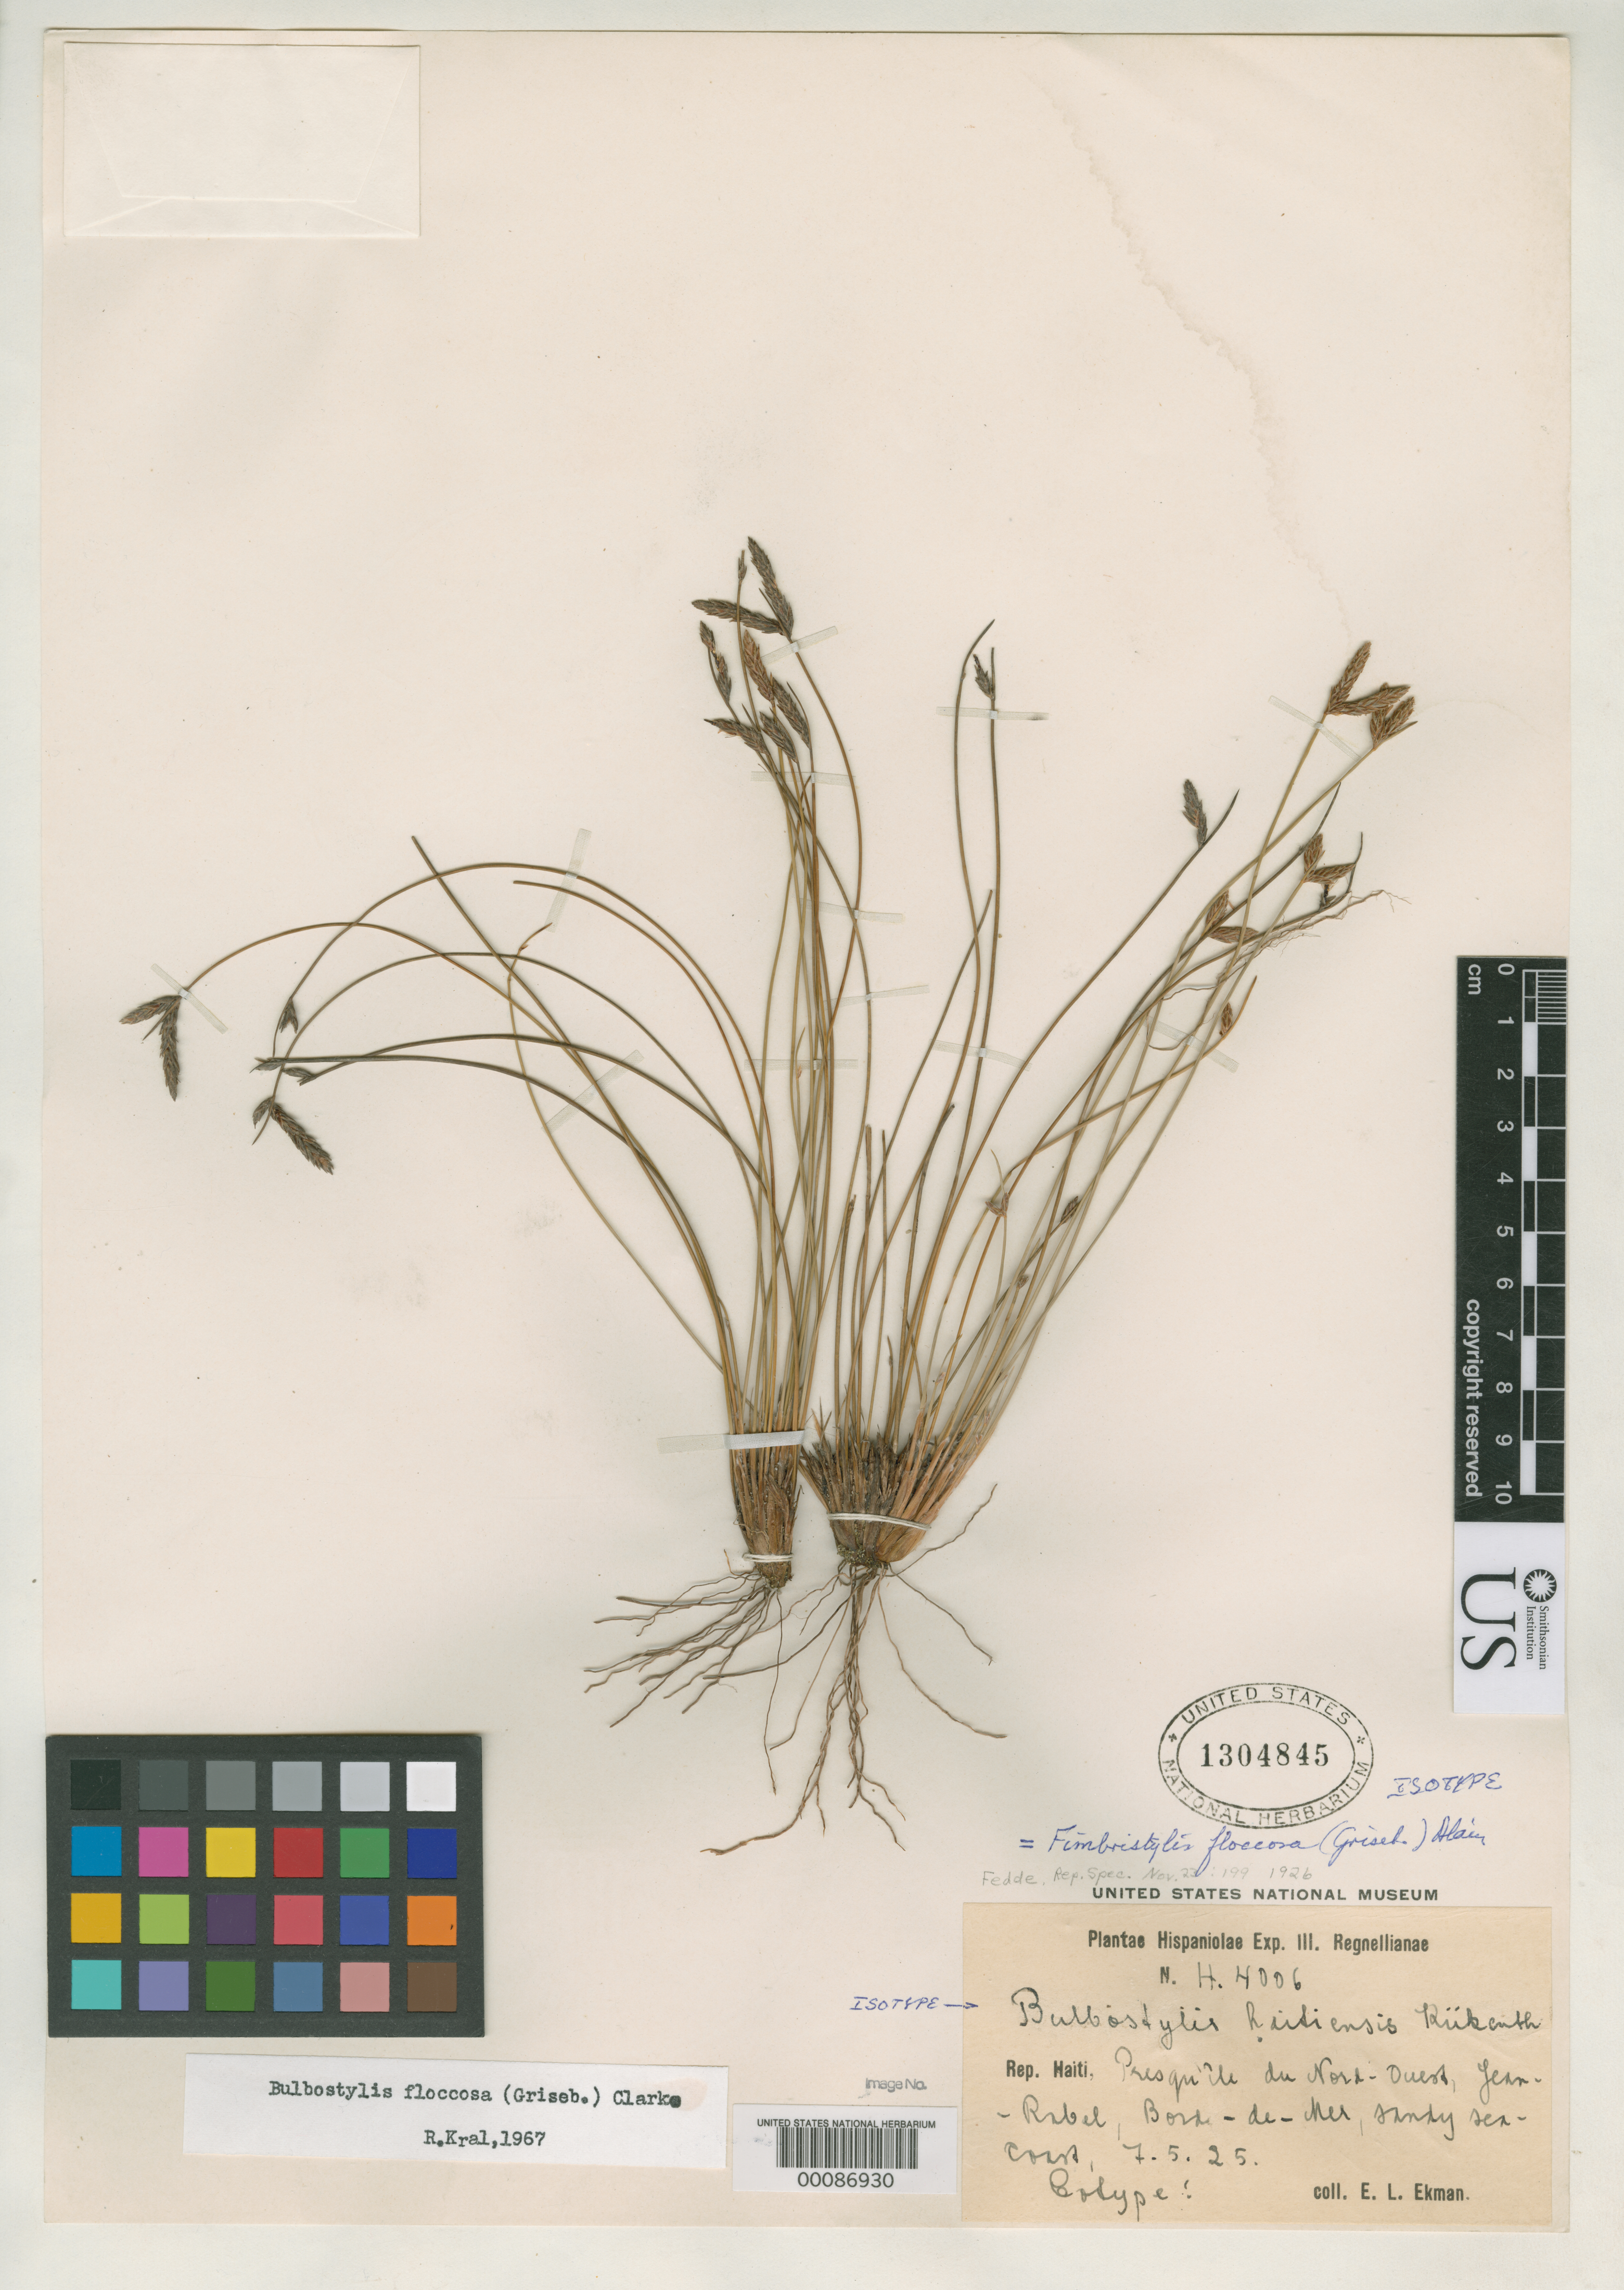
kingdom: Plantae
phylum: Tracheophyta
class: Liliopsida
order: Poales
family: Cyperaceae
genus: Bulbostylis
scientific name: Bulbostylis haitiensis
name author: Kük.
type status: Isotype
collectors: E. L. Ekman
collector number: H 4006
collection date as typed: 07 May 1925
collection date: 1925-05-07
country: Haiti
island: Hispaniola Island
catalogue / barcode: US 1304845